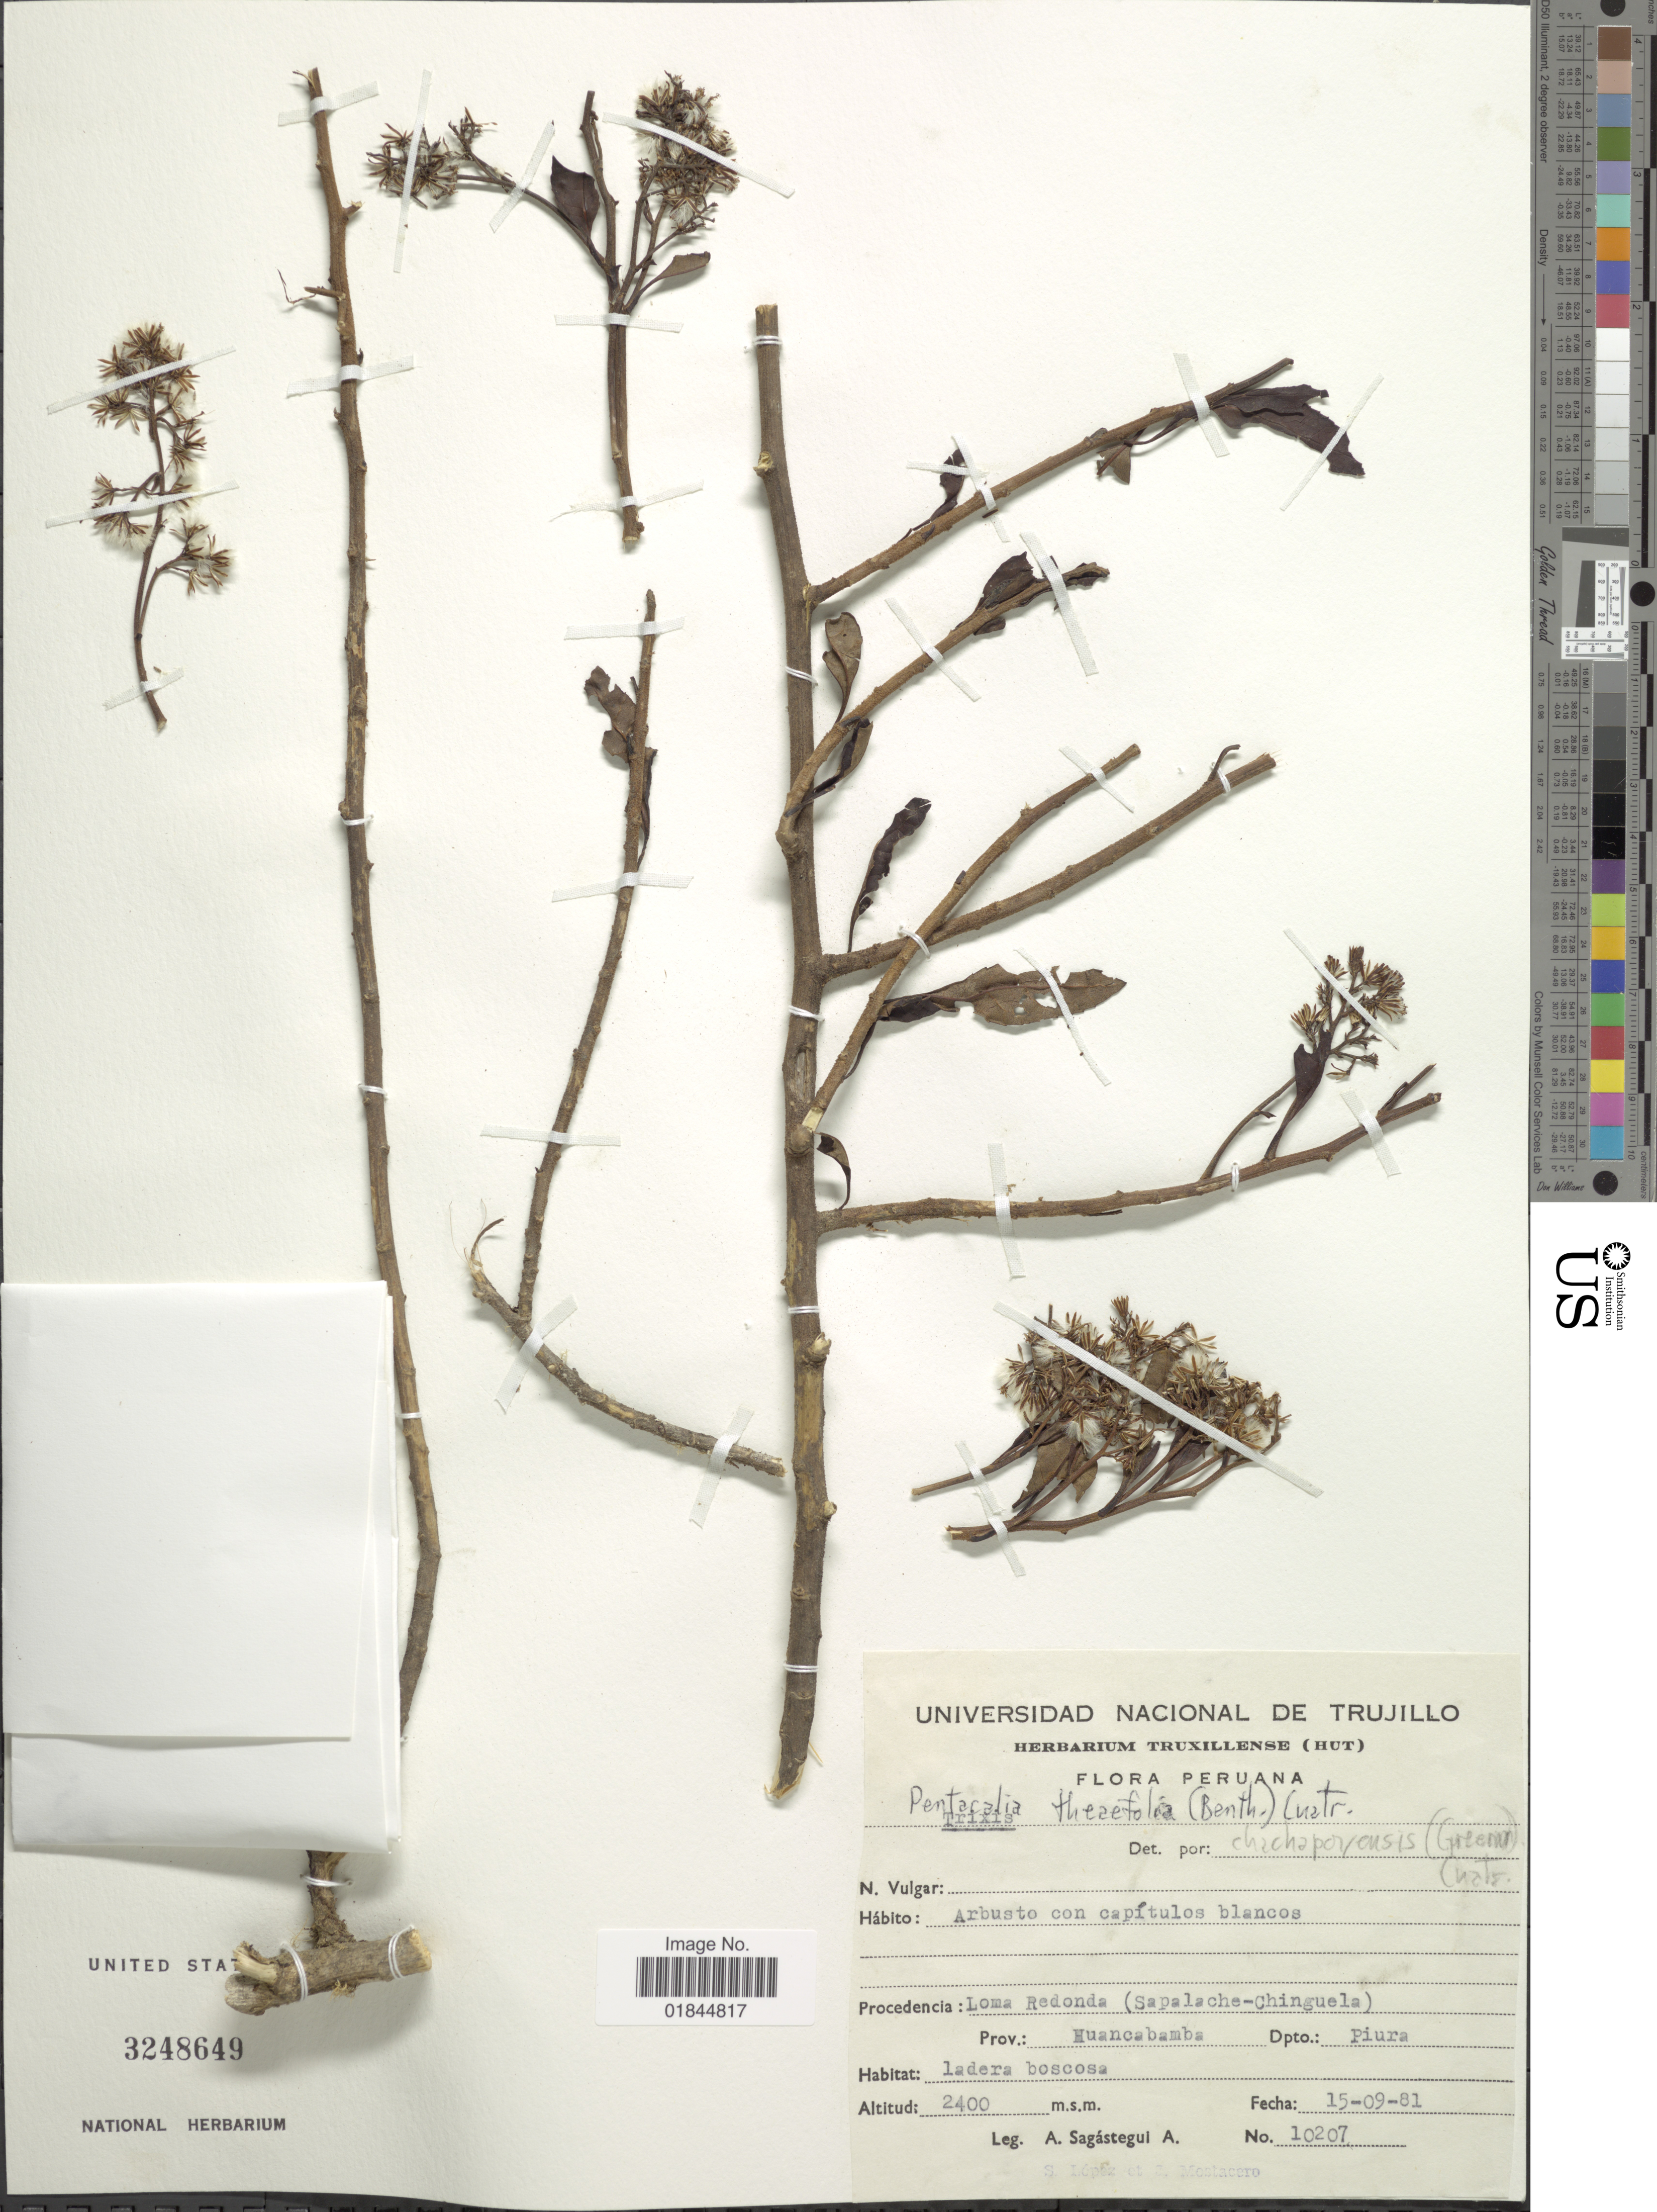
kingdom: Plantae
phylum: Tracheophyta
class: Magnoliopsida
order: Asterales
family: Asteraceae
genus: Pentacalia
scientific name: Pentacalia chachapoyensis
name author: (Greenm.) Cuatrec.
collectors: A. Sagástegui A., S. Lopez & J. Mostacero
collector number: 10207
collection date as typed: Transcribed d/m/y: 15/9/81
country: Peru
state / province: Piura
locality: Loma Redonda (Sapalache-Chinguela). Prov.: Huancabamba Dpto.: Piura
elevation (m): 2400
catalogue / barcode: US 3248649